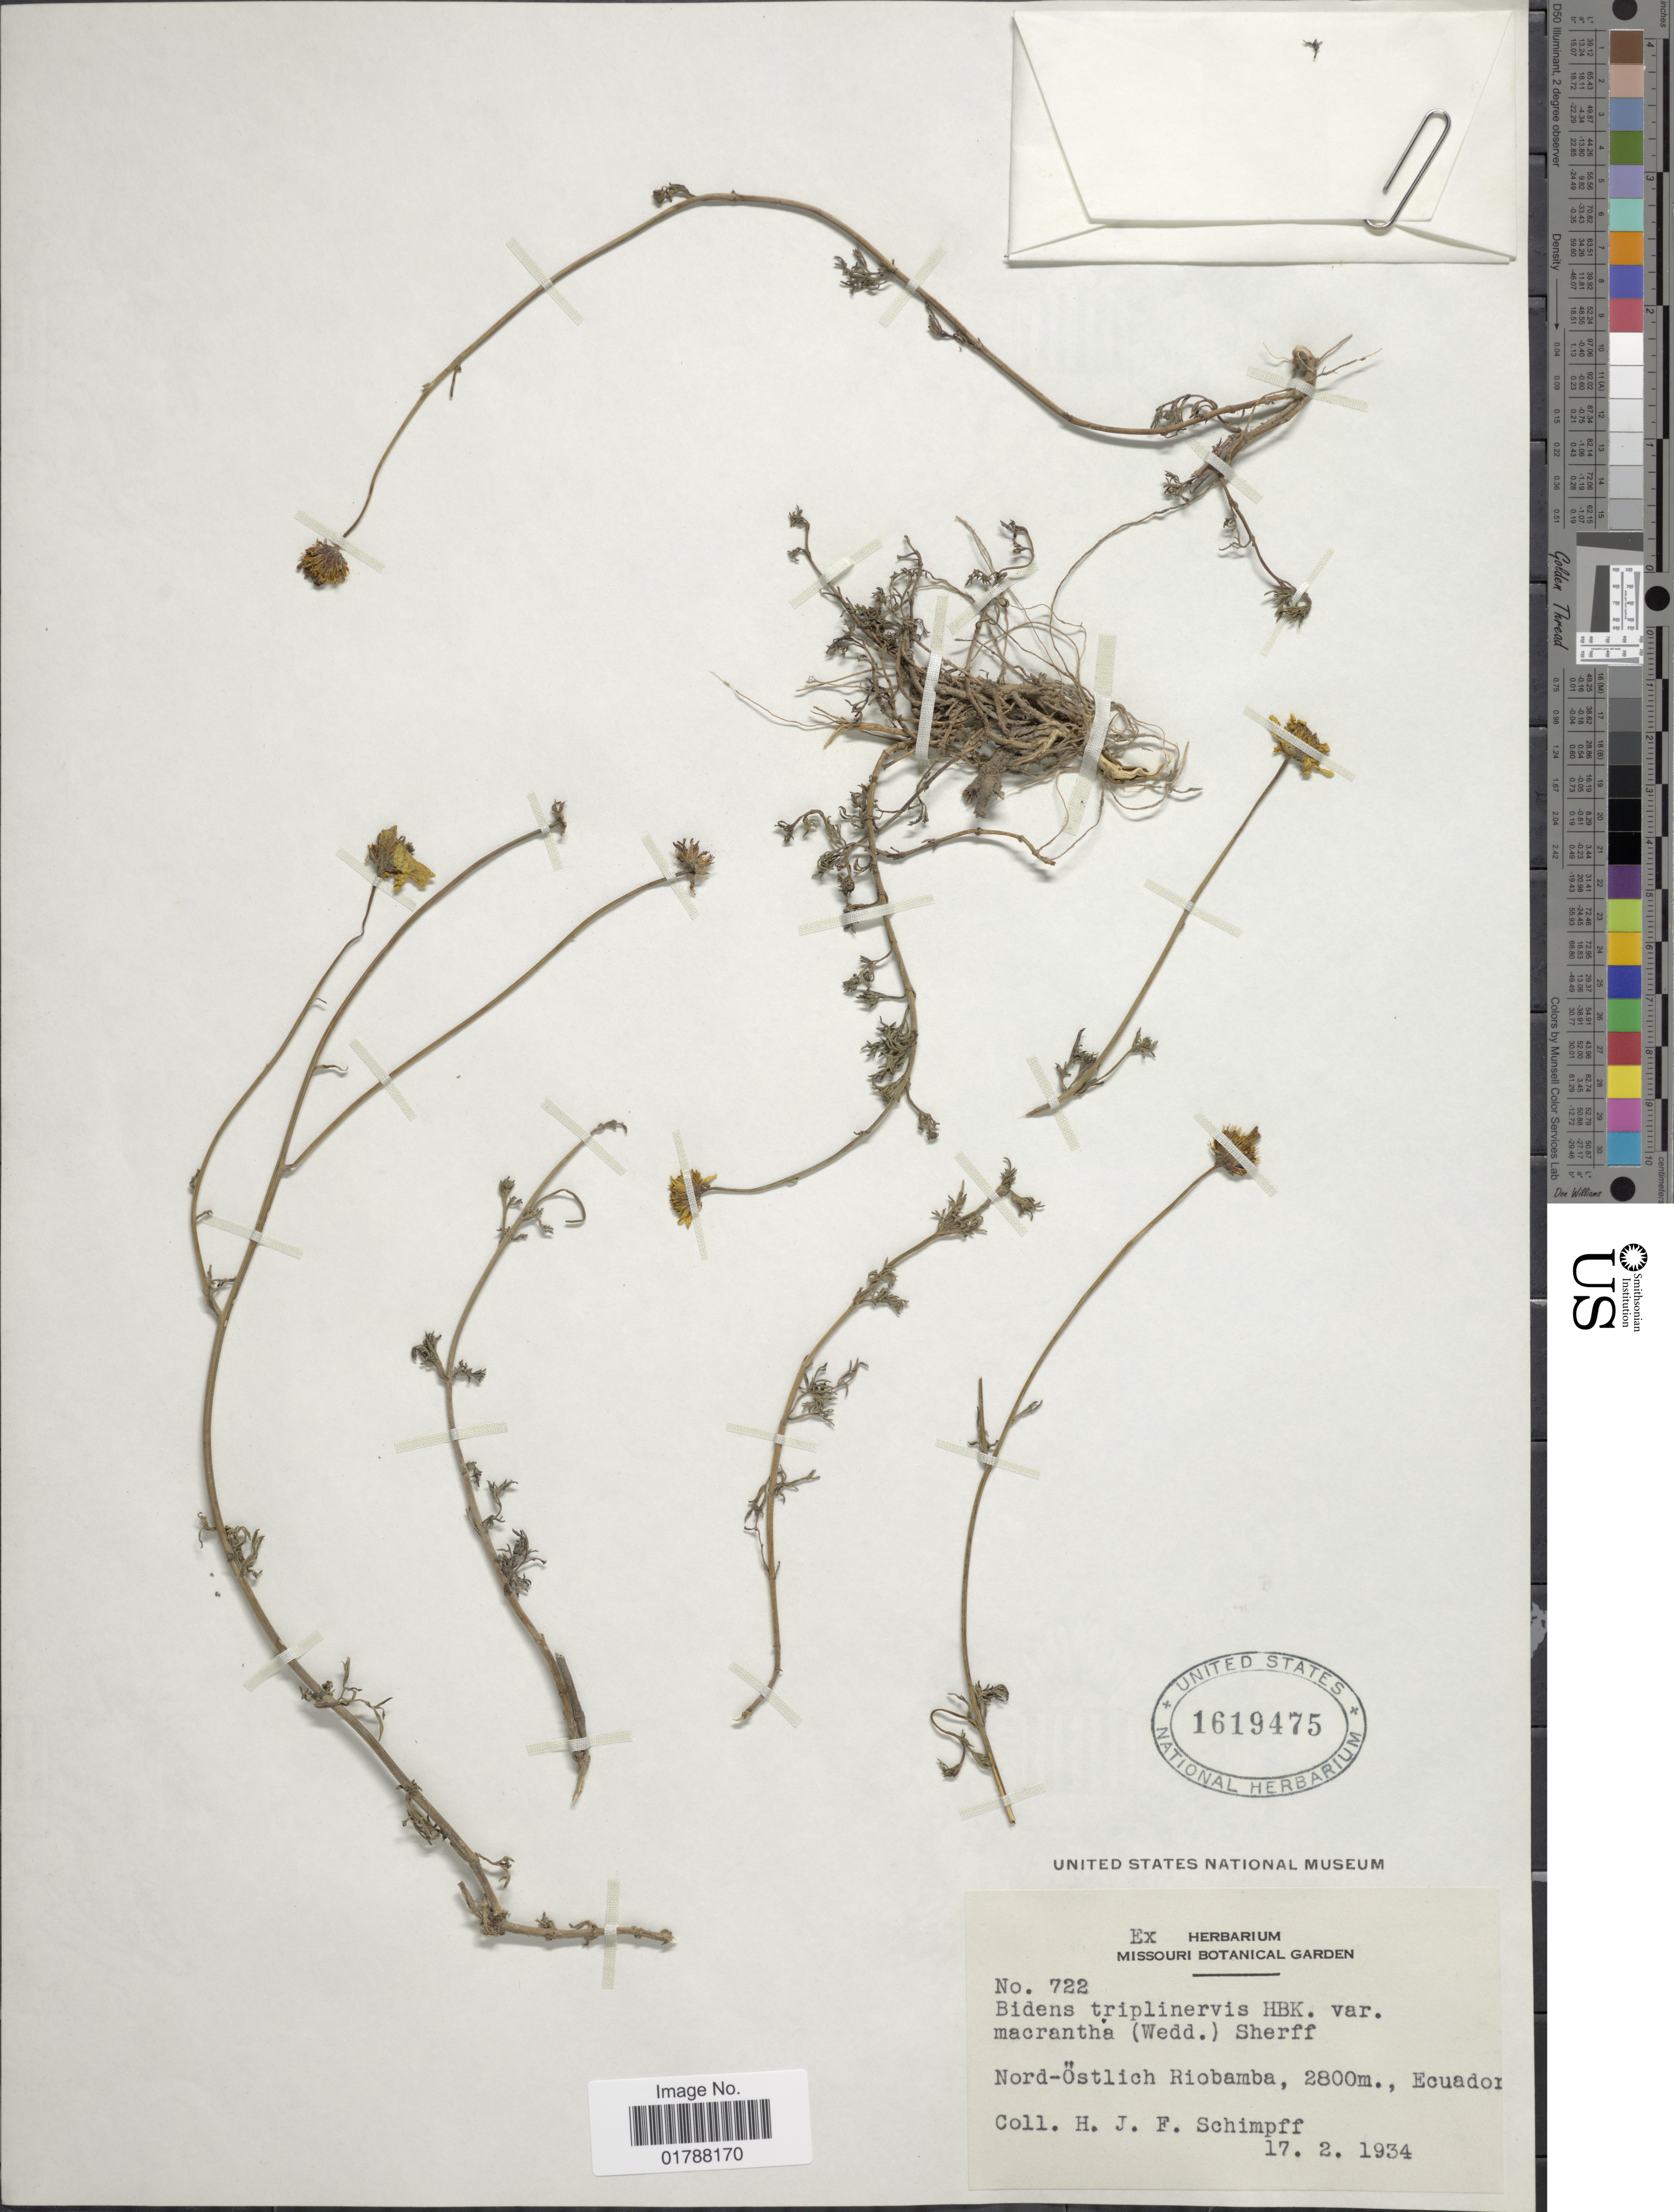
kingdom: Plantae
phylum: Tracheophyta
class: Magnoliopsida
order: Asterales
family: Asteraceae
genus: Bidens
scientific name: Bidens andicola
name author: Kunth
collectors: H. Schimpff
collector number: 722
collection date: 1934-02-17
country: Ecuador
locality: Nord-Ostlich Riobamba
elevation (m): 2800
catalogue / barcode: US 1619475